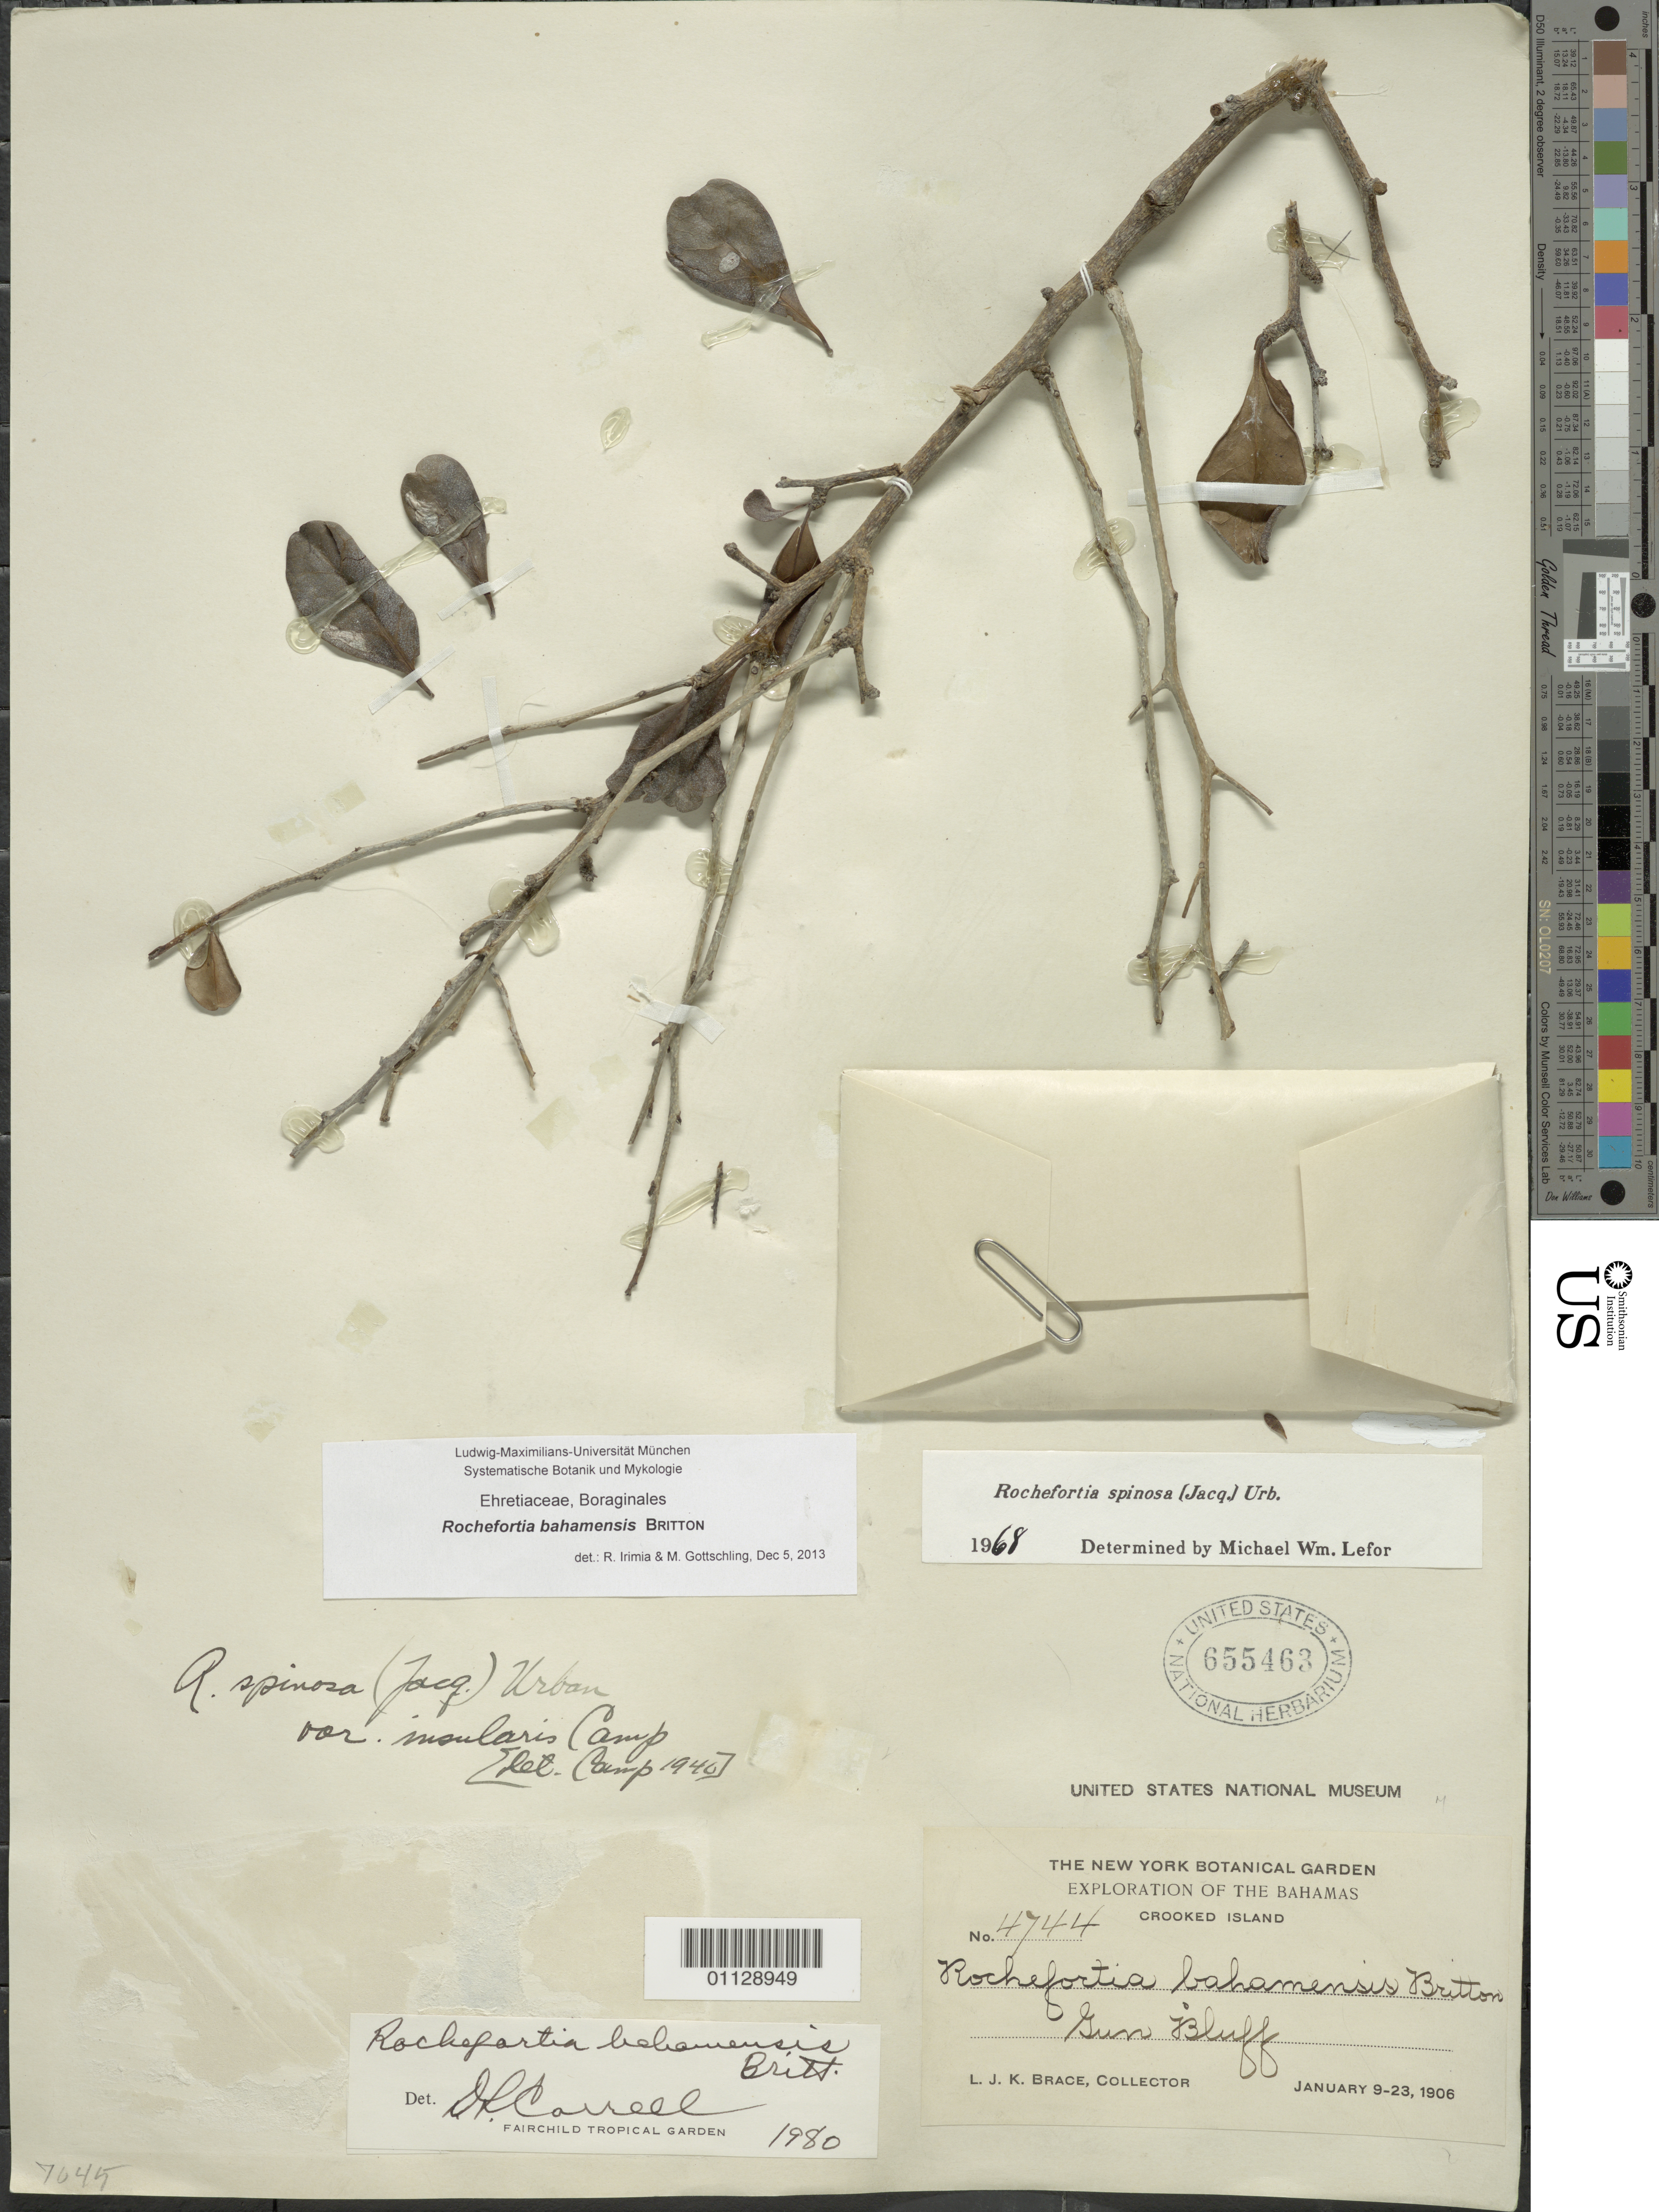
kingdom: Plantae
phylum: Tracheophyta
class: Magnoliopsida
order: Boraginales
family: Ehretiaceae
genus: Rochefortia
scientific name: Rochefortia bahamensis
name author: Britton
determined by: Irimia, R.; Gottschling, M.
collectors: L. J. K. Brace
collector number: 4744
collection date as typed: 09 Jan 1906 to 23 Jan 1906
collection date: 1906-01-09/1906-01-23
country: Bahamas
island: Crooked I.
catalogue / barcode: US 655463